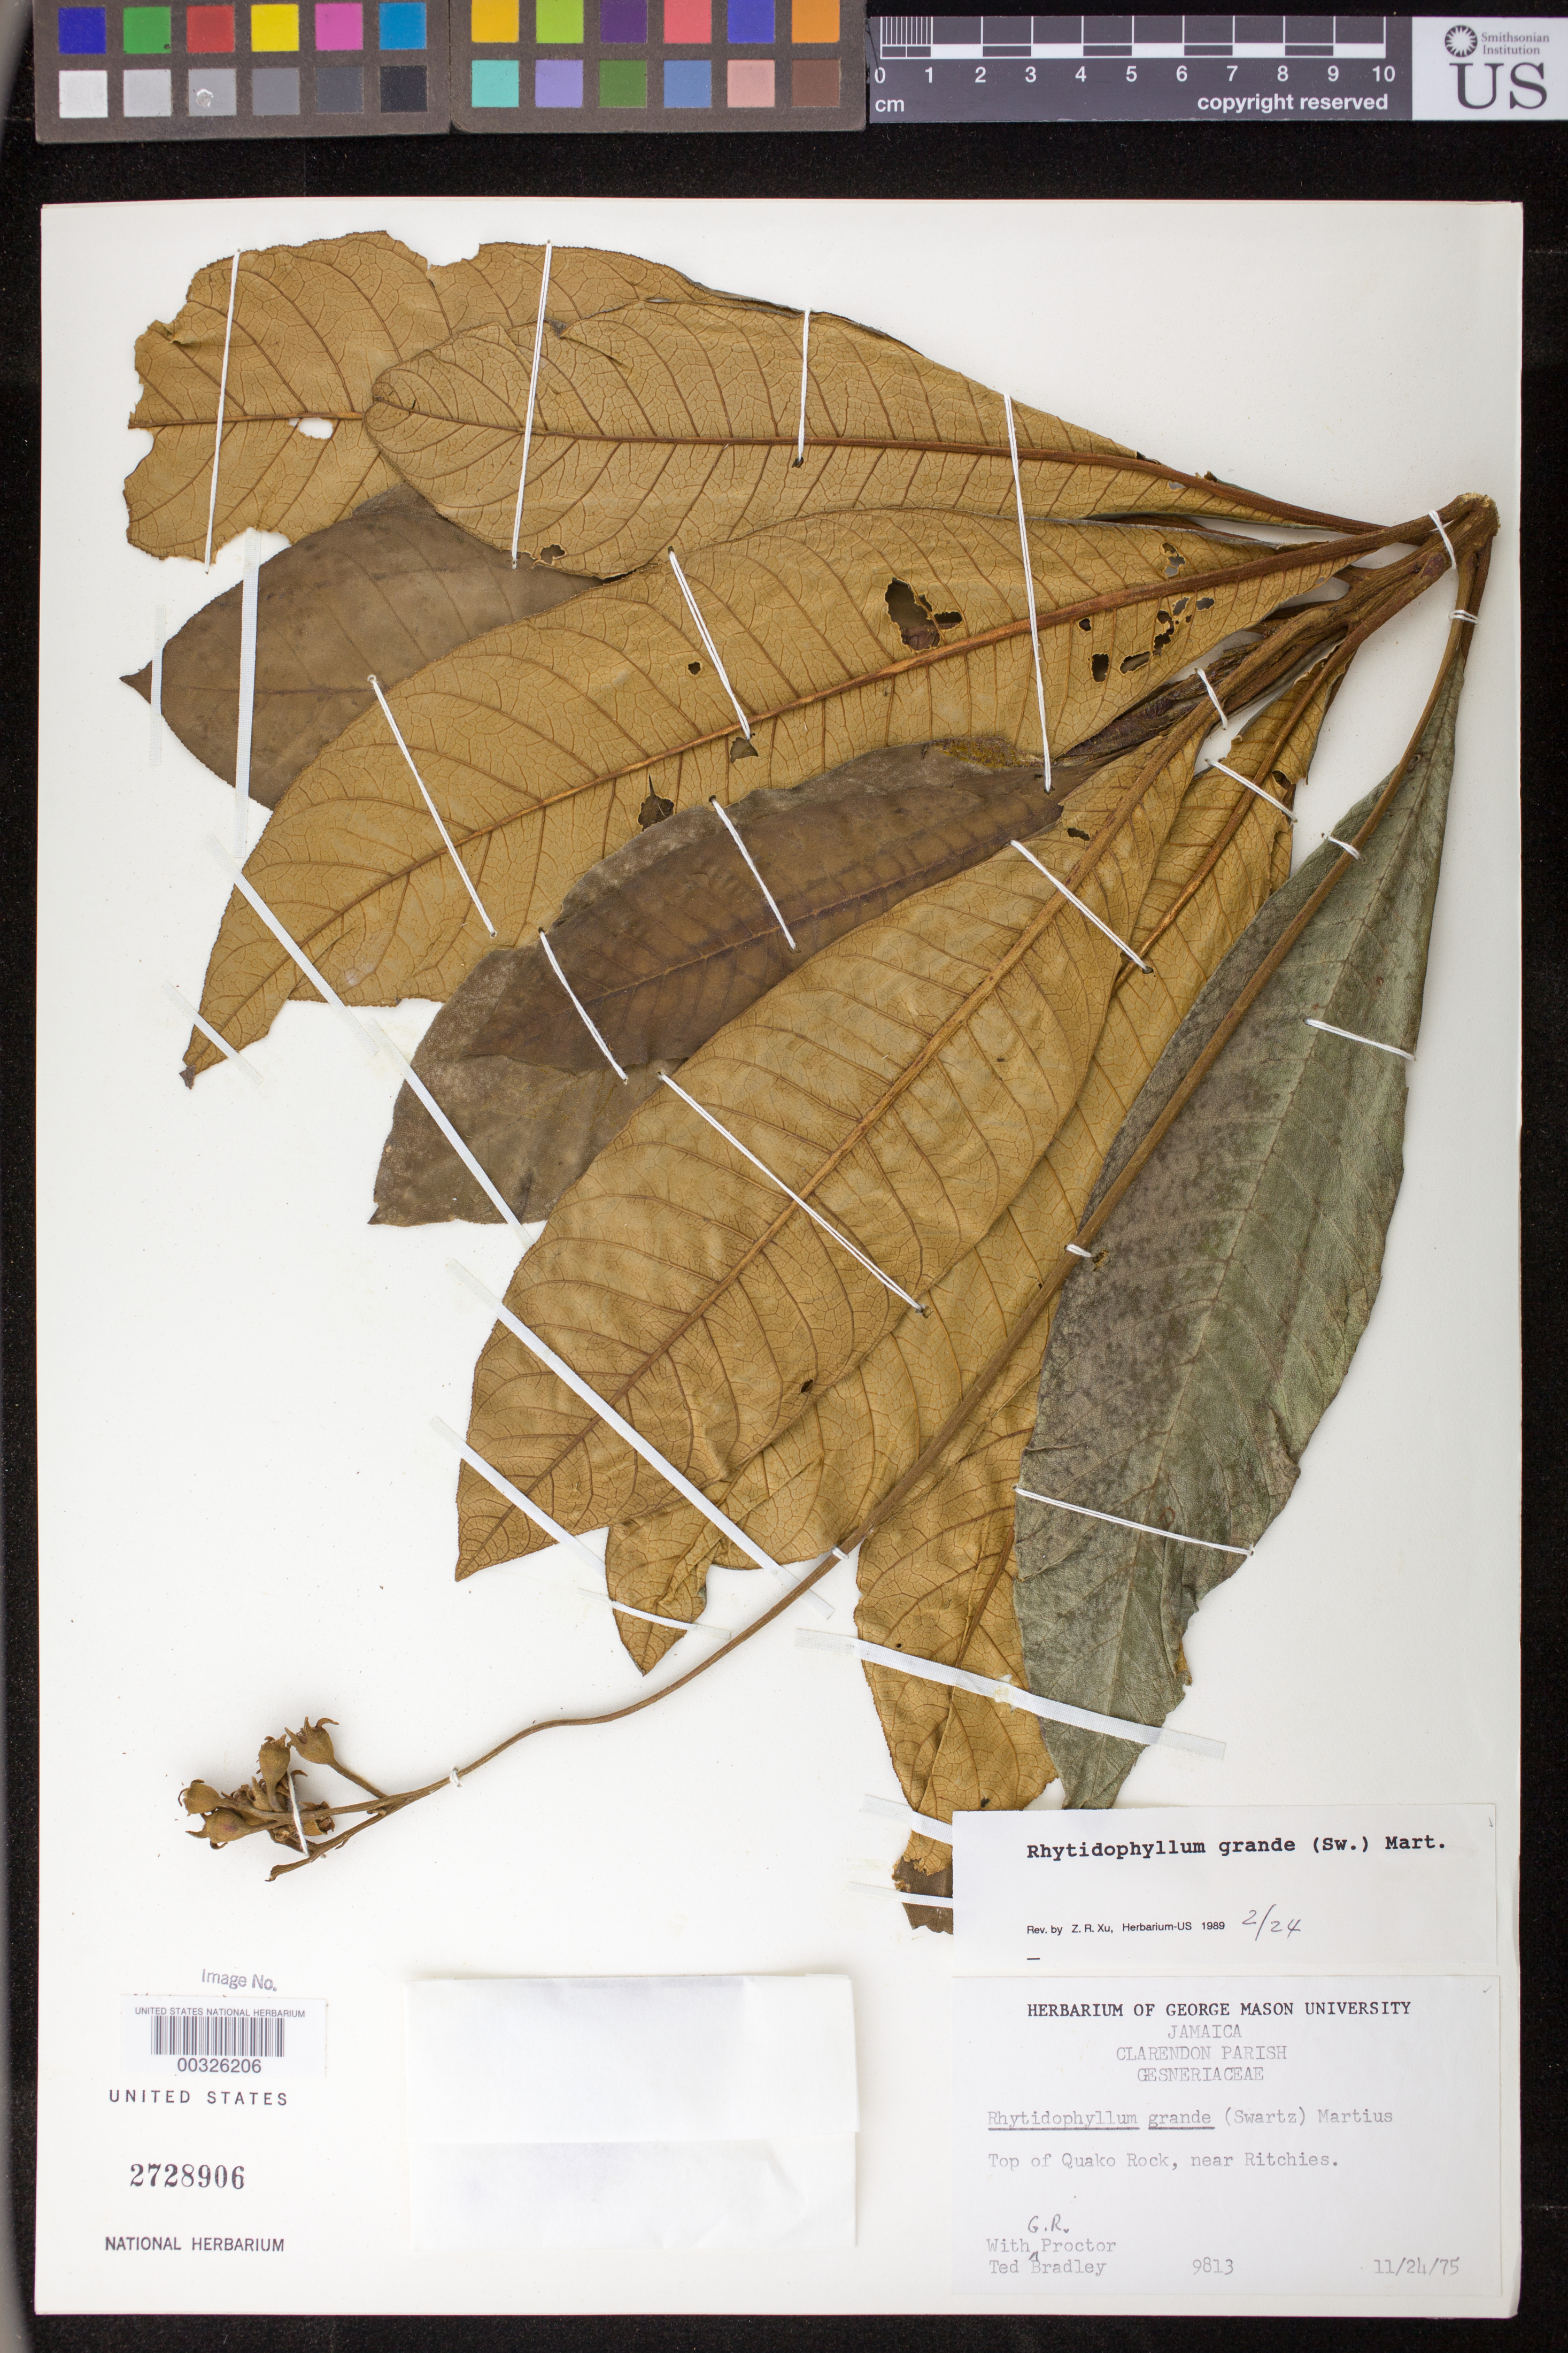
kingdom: Plantae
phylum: Tracheophyta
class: Magnoliopsida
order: Lamiales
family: Gesneriaceae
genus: Rhytidophyllum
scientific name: Rhytidophyllum grande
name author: (Sw.) Mart.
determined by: Skog, Laurence E.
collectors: T. Bradley & G. Proctor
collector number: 9813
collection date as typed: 24 Nov 1975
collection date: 1975-11-24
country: Jamaica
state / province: Clarendon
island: Jamaica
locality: Top of Quako Rock, near Ritchies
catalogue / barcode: US 2728906